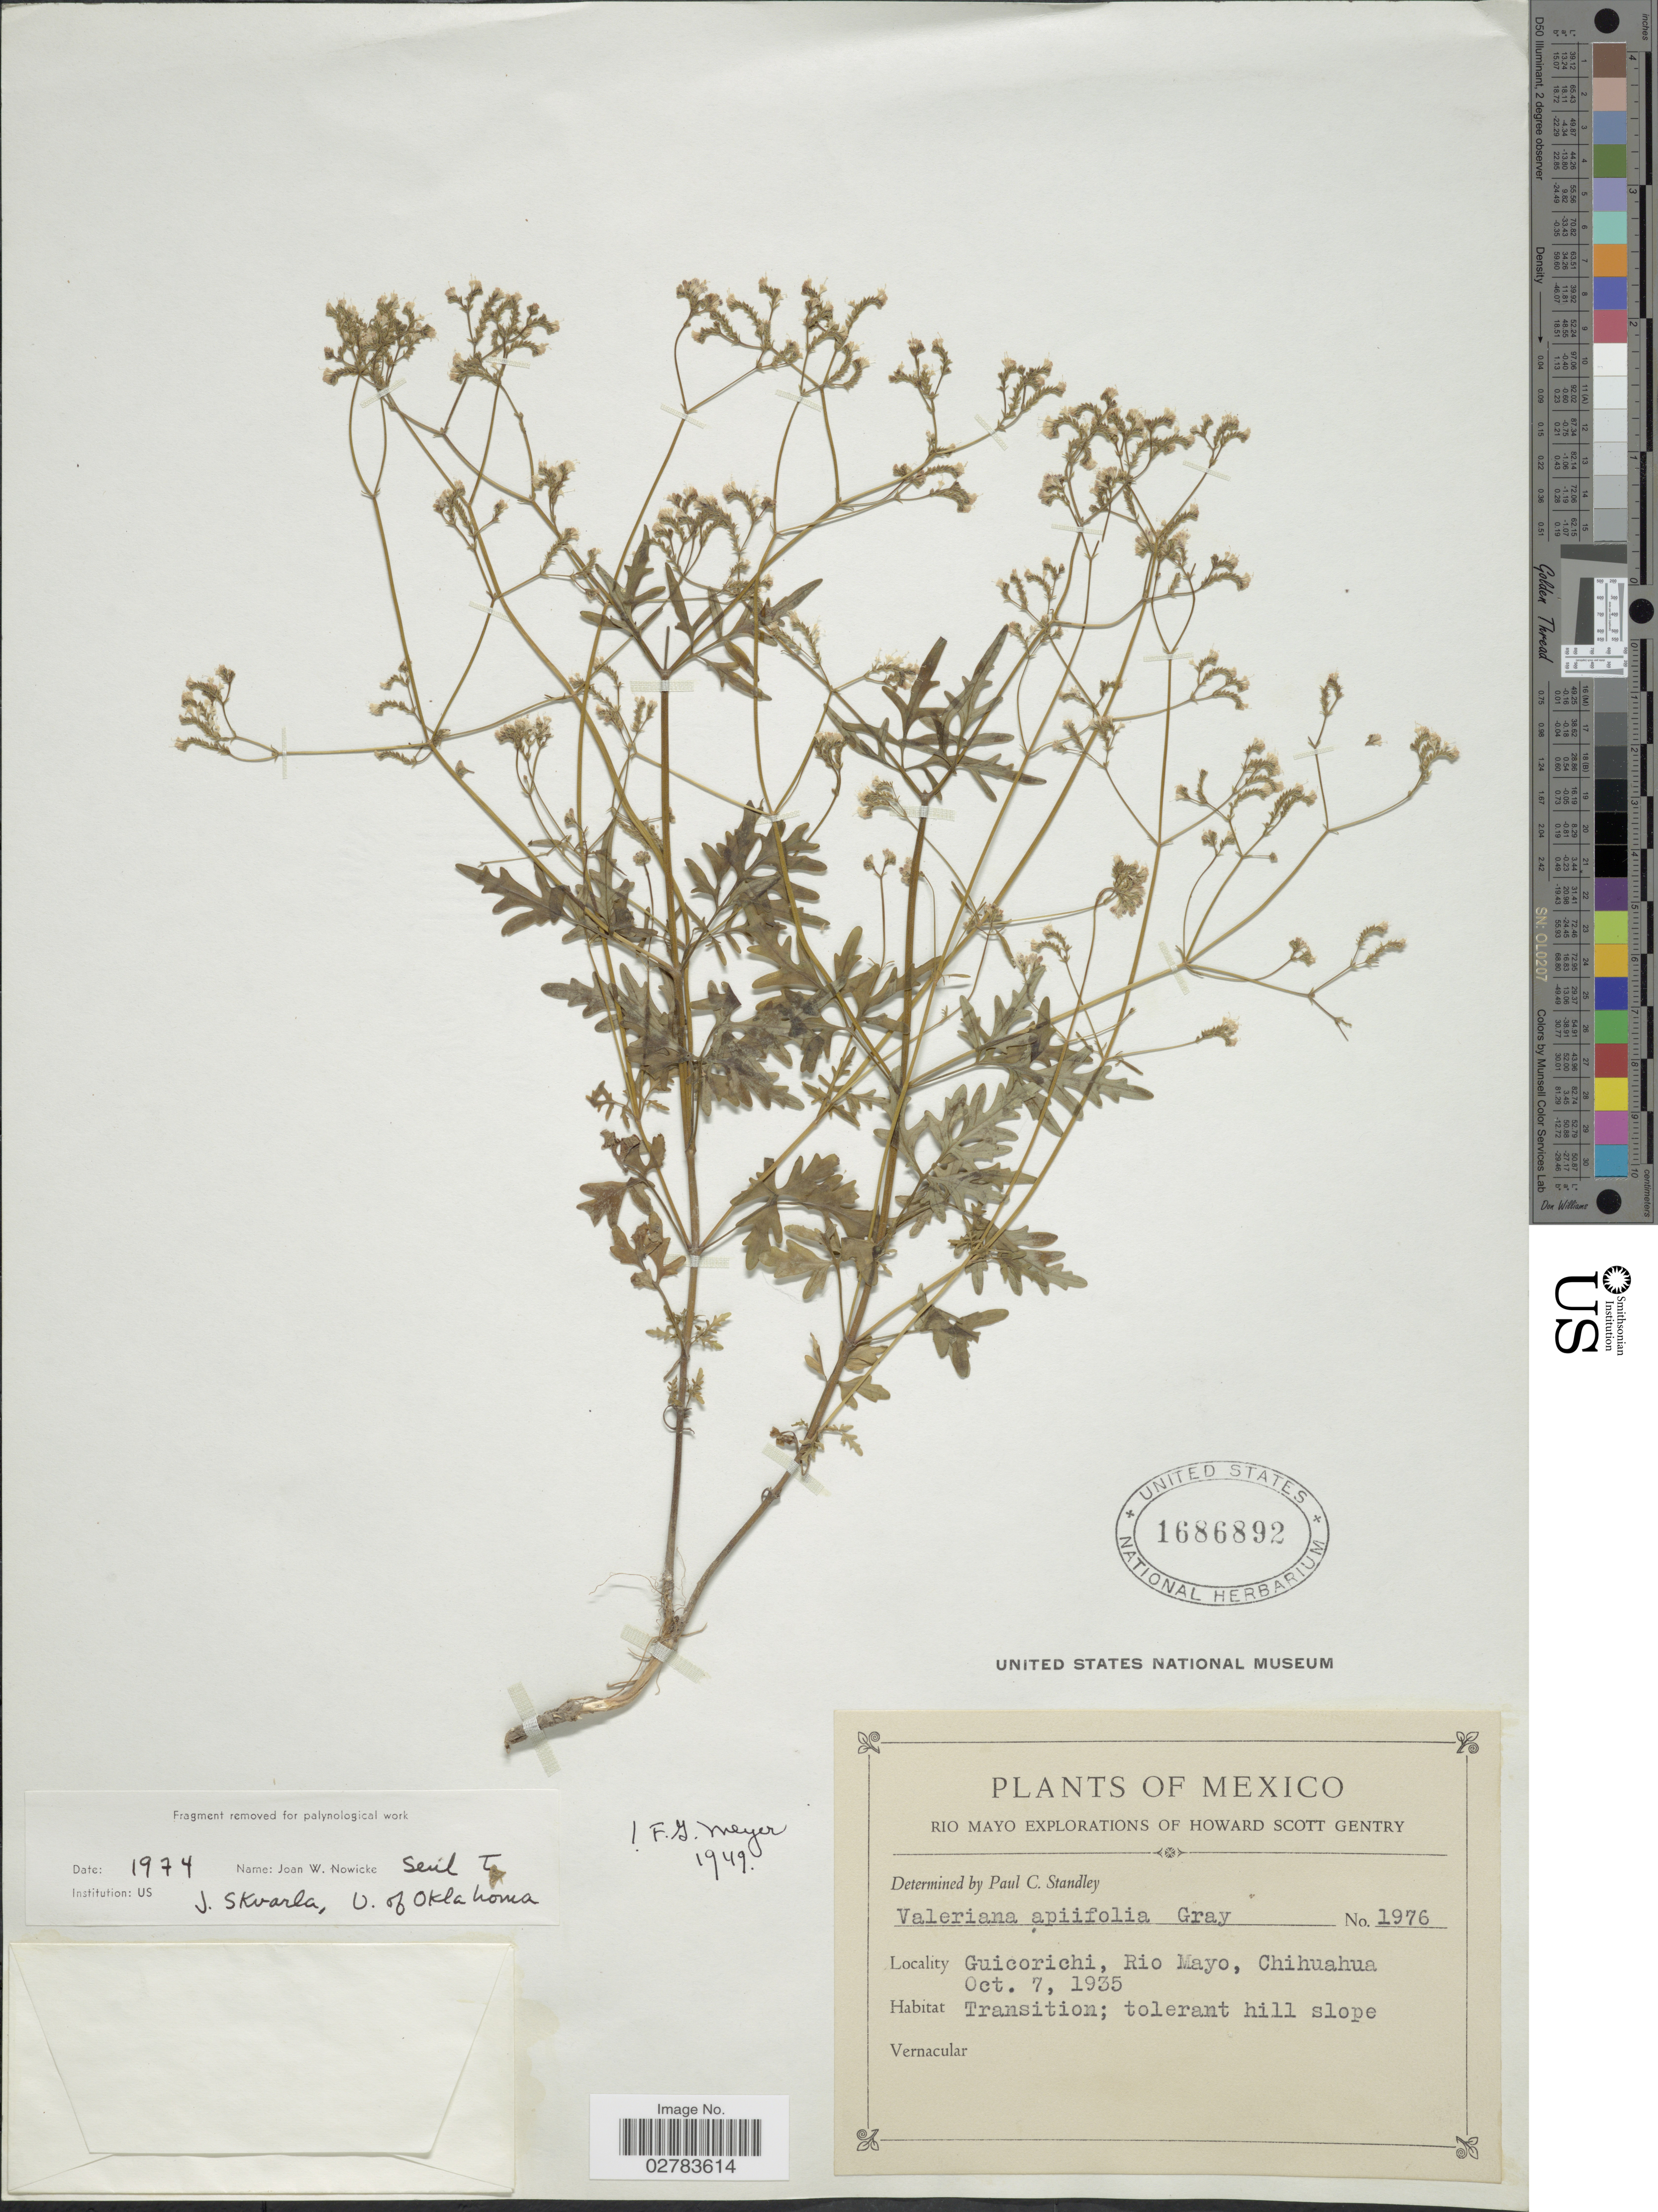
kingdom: Plantae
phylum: Tracheophyta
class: Magnoliopsida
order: Dipsacales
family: Caprifoliaceae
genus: Valeriana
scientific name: Valeriana apiifolia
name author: A. Gray ex S. Watson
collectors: H. S. Gentry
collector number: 1976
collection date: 1935-10-07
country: Mexico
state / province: Chihuahua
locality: Rio Mayo, Guicorichi.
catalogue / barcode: US 1686892